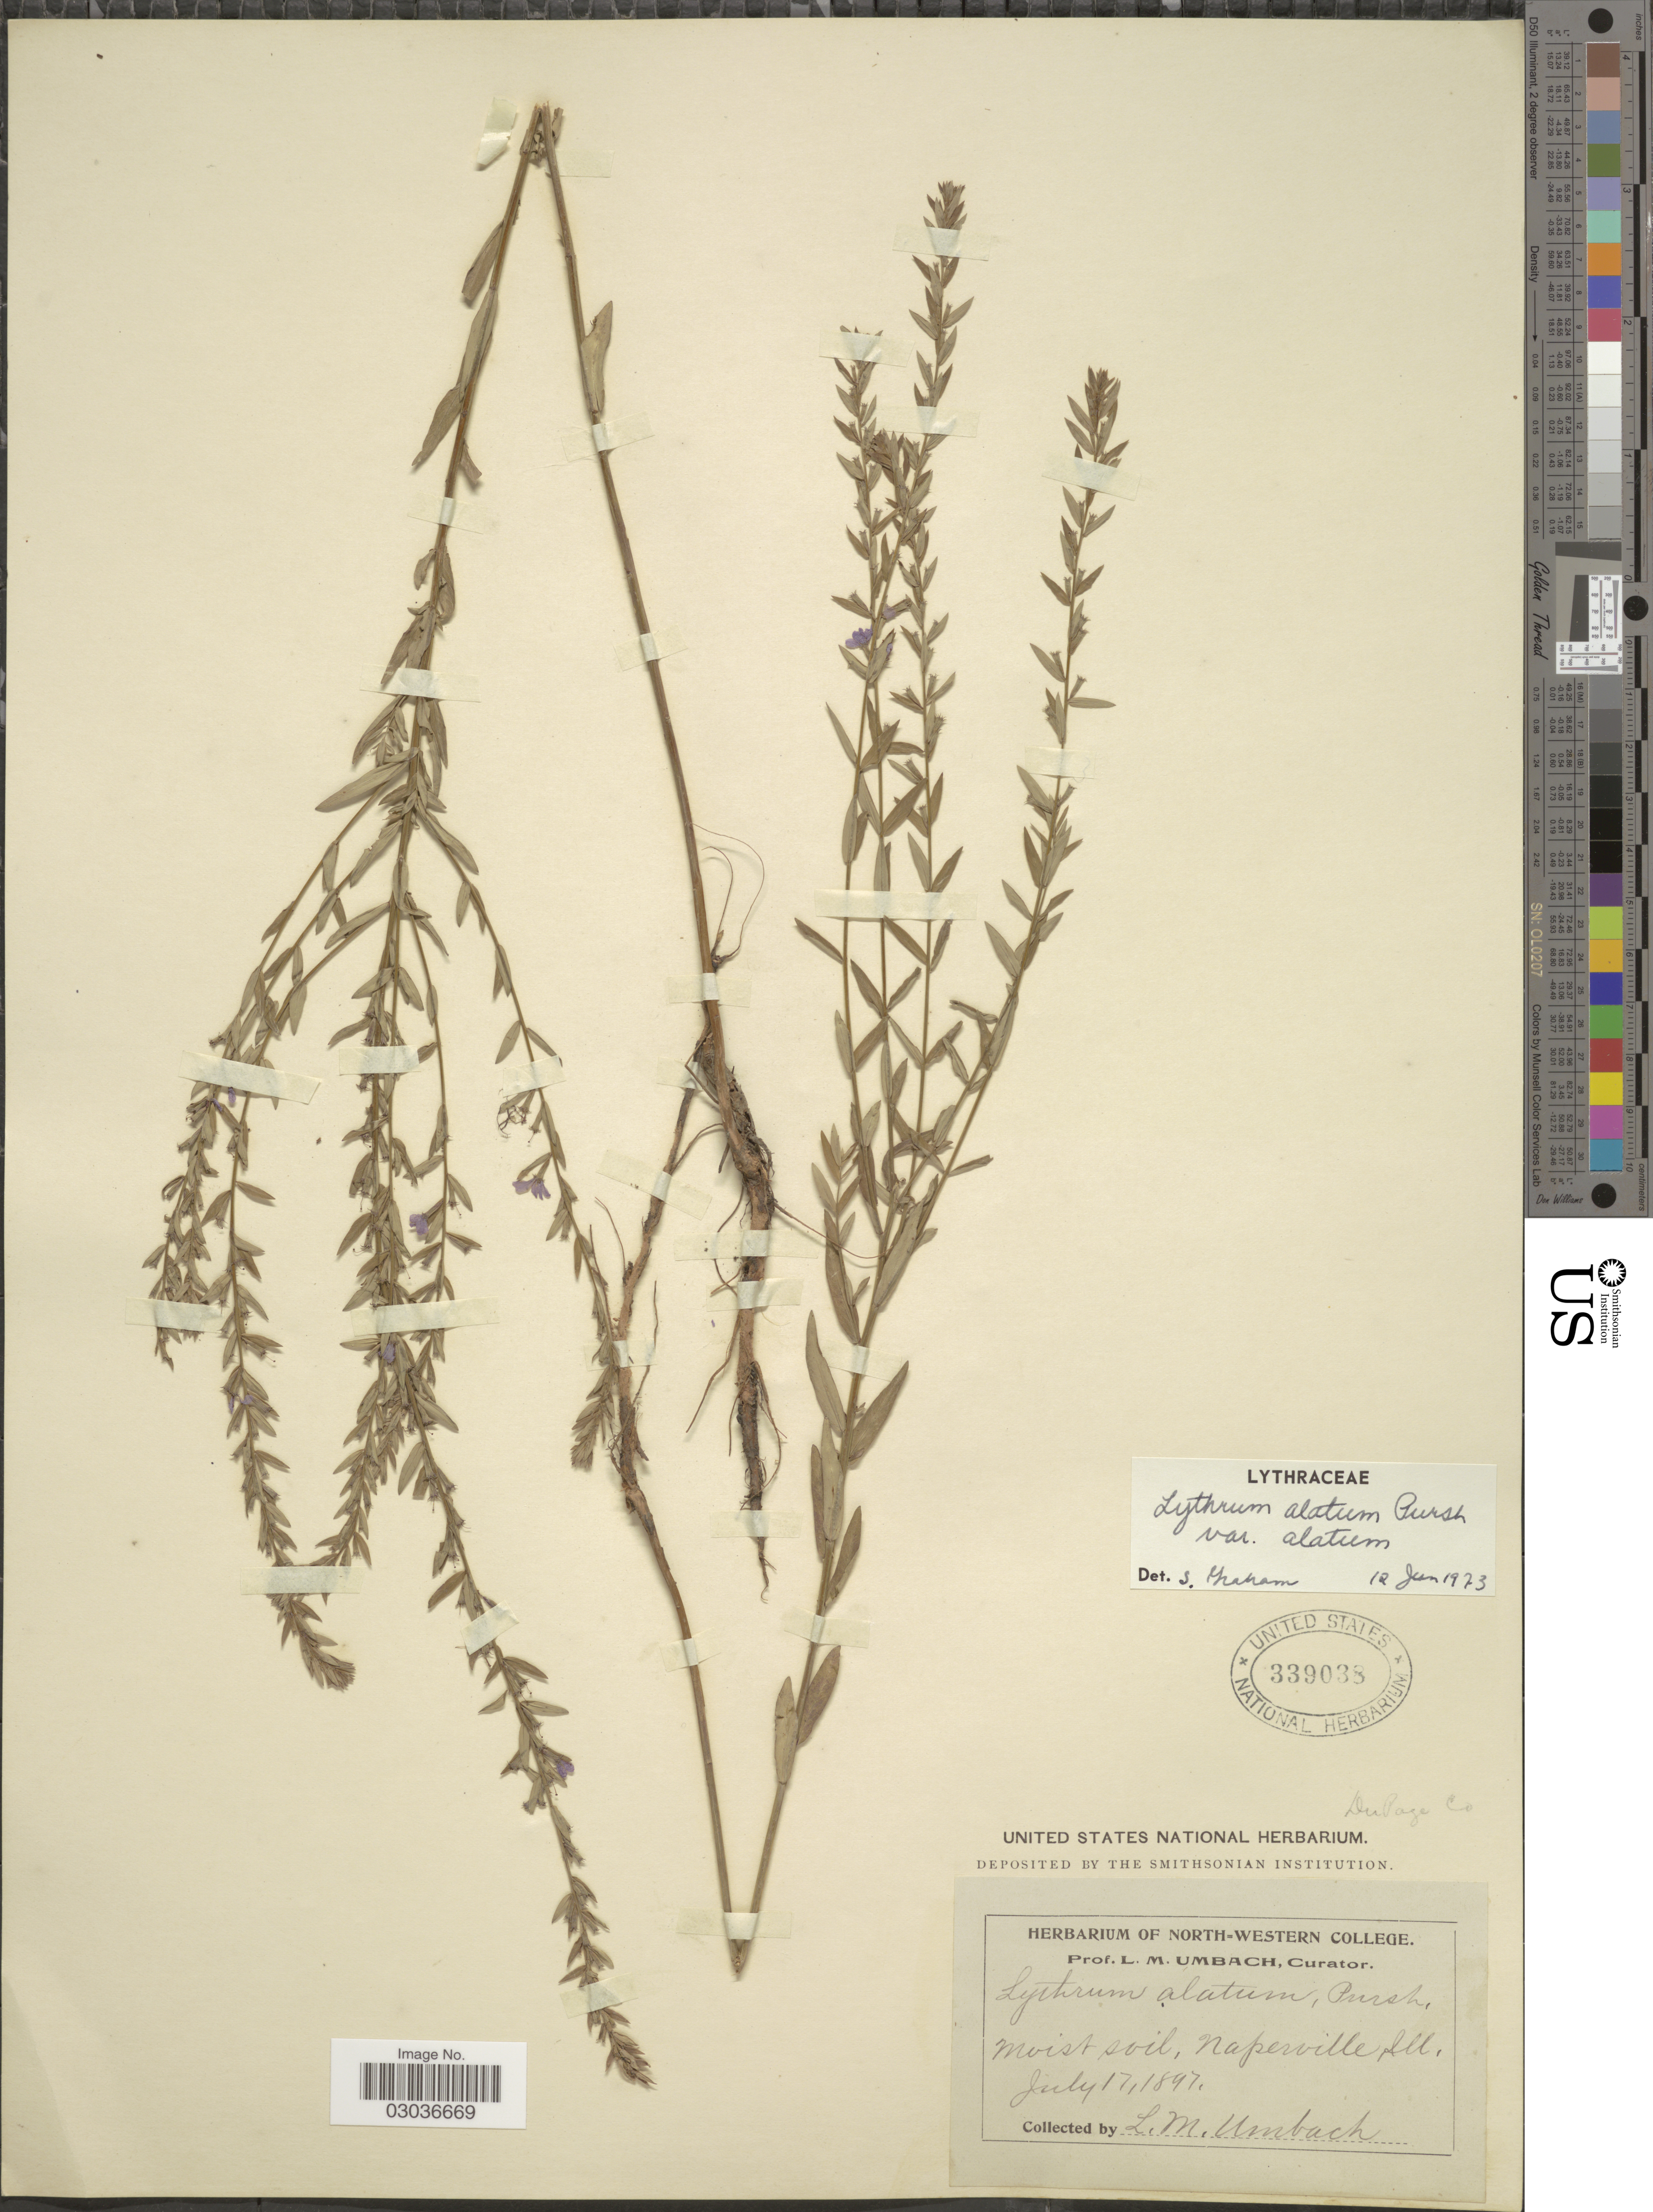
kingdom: Plantae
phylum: Tracheophyta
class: Magnoliopsida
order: Myrtales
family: Lythraceae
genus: Lythrum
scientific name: Lythrum alatum var. alatum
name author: Pursh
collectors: L. M. Umbach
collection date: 1897-07-17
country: United States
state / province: Illinois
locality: Naperville, Ill. Du Page Co.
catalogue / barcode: US 339038